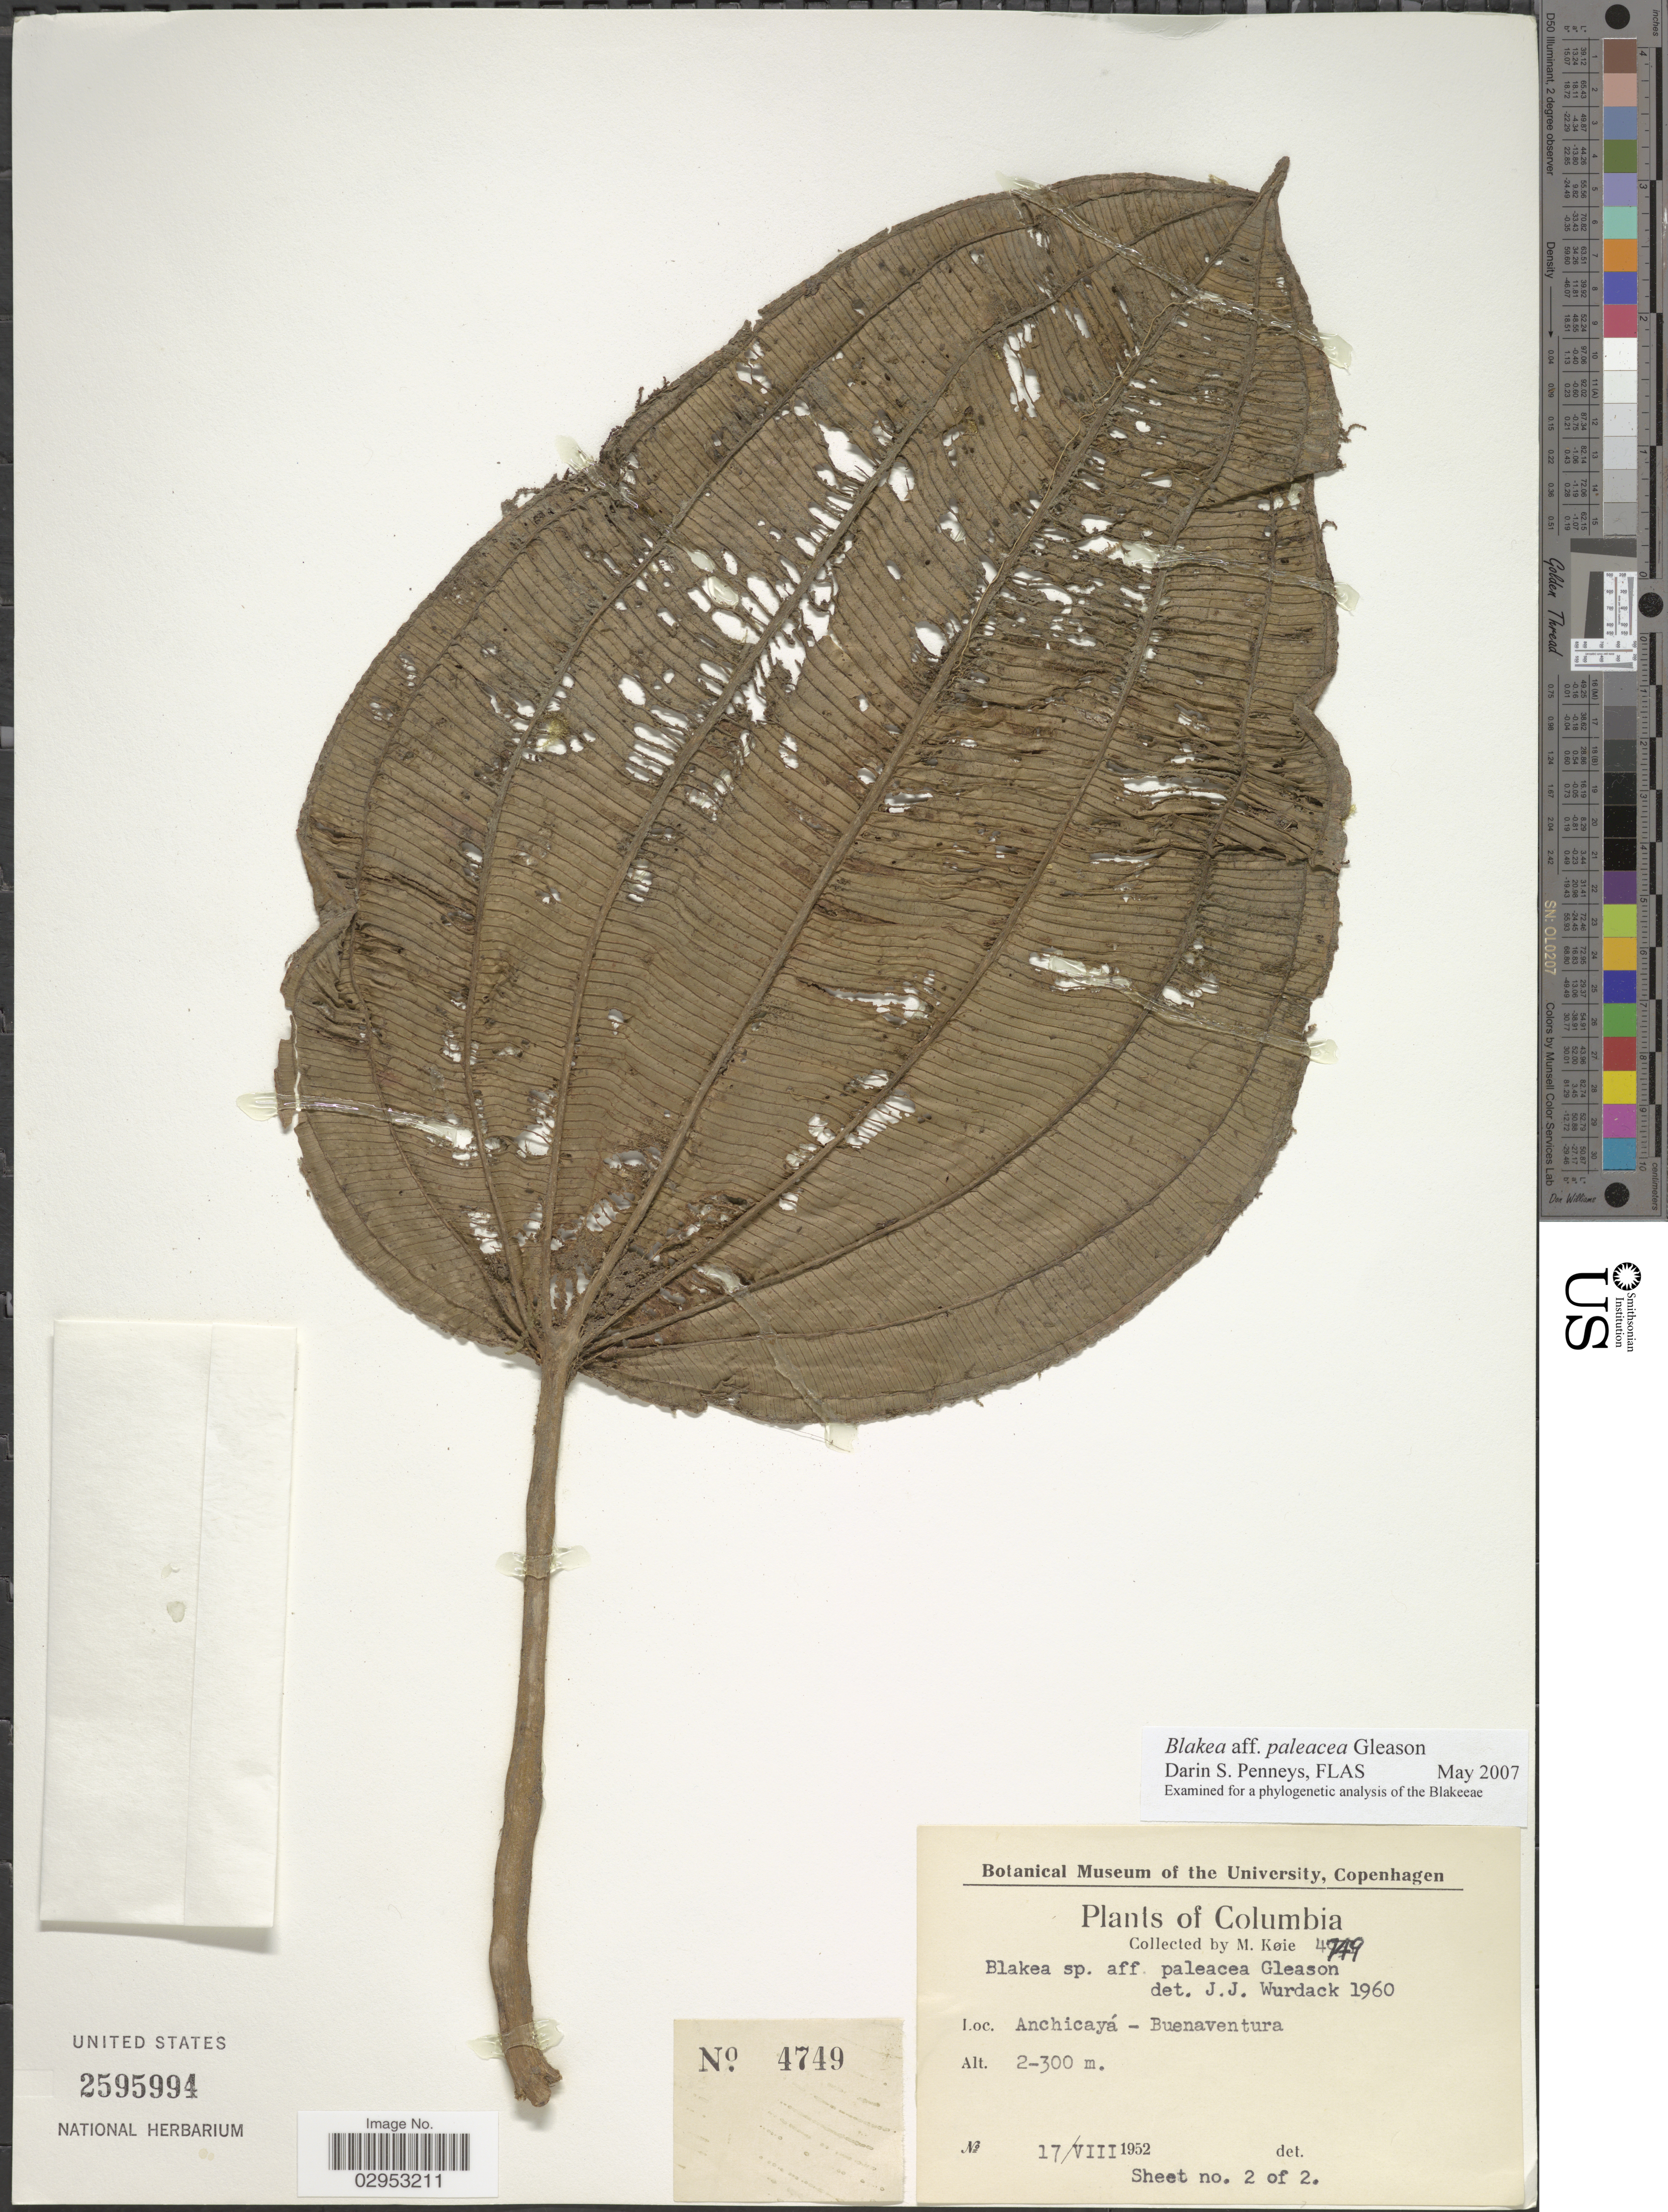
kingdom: Plantae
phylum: Tracheophyta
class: Magnoliopsida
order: Myrtales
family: Melastomataceae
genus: Blakea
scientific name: Blakea paleacea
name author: Gleason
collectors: M. Köie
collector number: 4749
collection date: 1952-08-17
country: Colombia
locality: Anchicayá- Buenaventura.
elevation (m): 200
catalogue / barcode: US 2595994